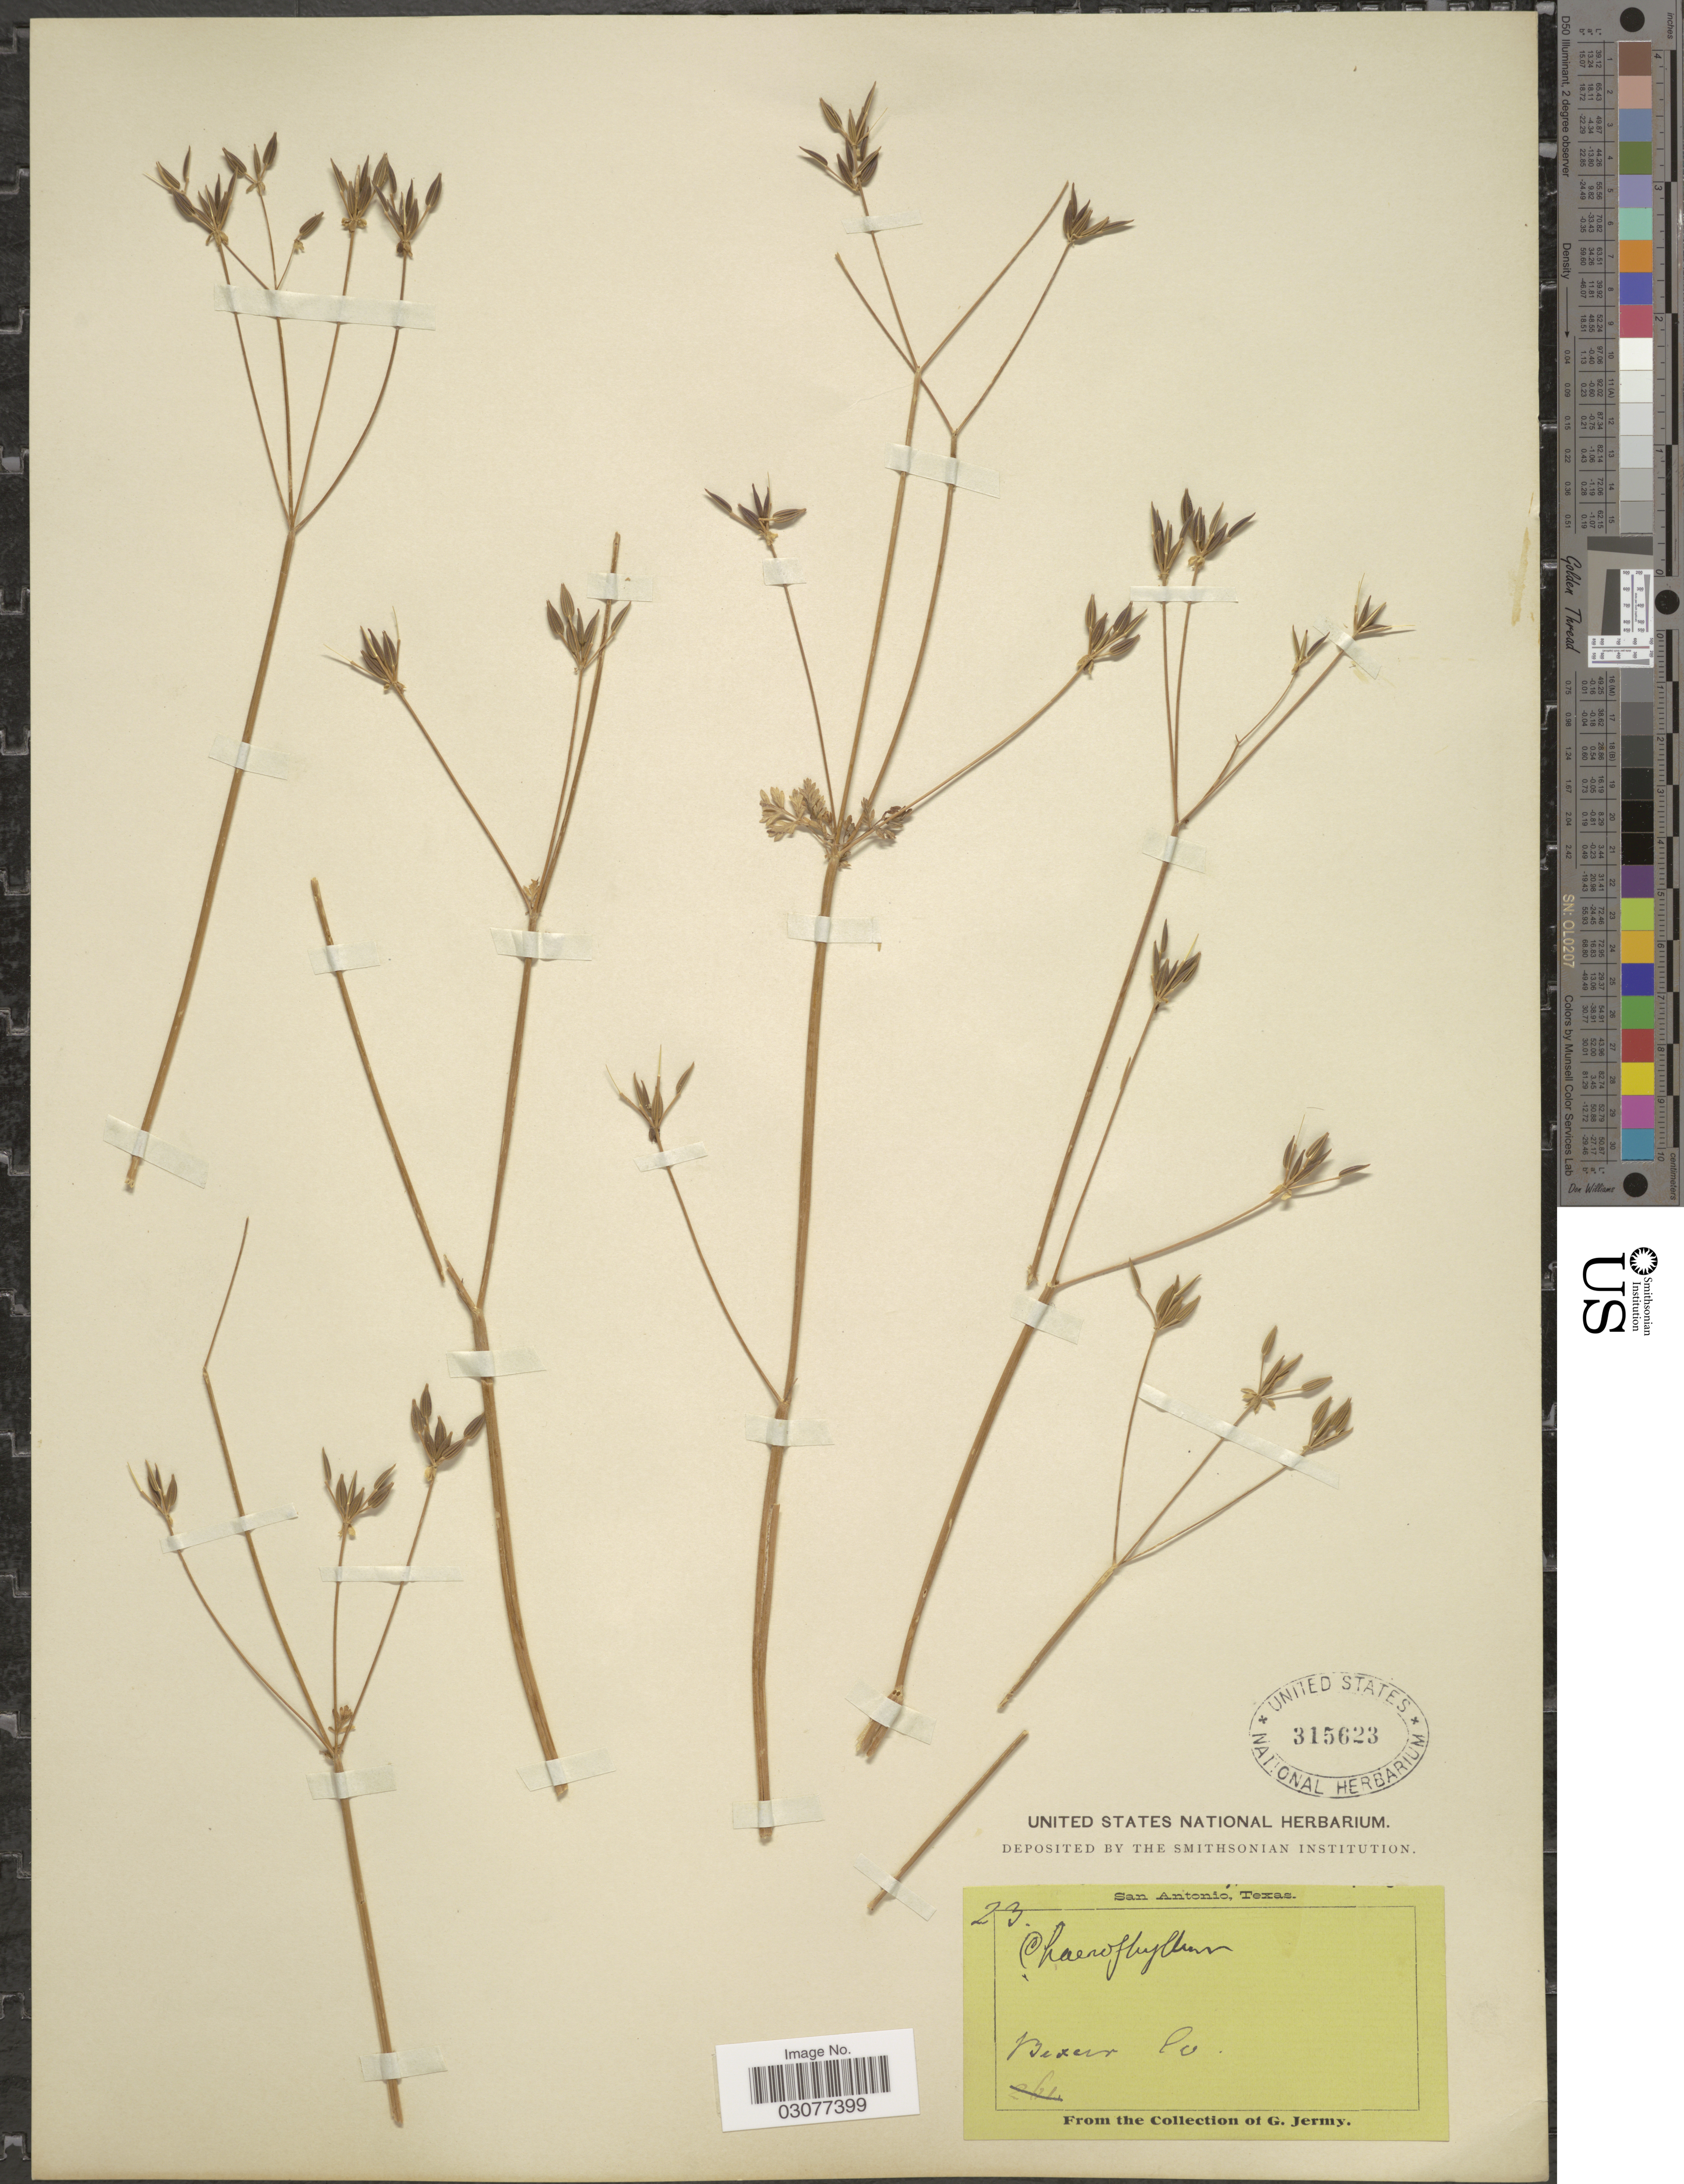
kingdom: Plantae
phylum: Tracheophyta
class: Magnoliopsida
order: Apiales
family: Apiaceae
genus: Chaerophyllum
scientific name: Chaerophyllum dasycarpum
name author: (Hook. ex S. Watson) Nutt.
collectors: G. Jermy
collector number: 23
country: United States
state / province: Texas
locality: San Antonio, Bexar Co.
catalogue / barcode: US 315623